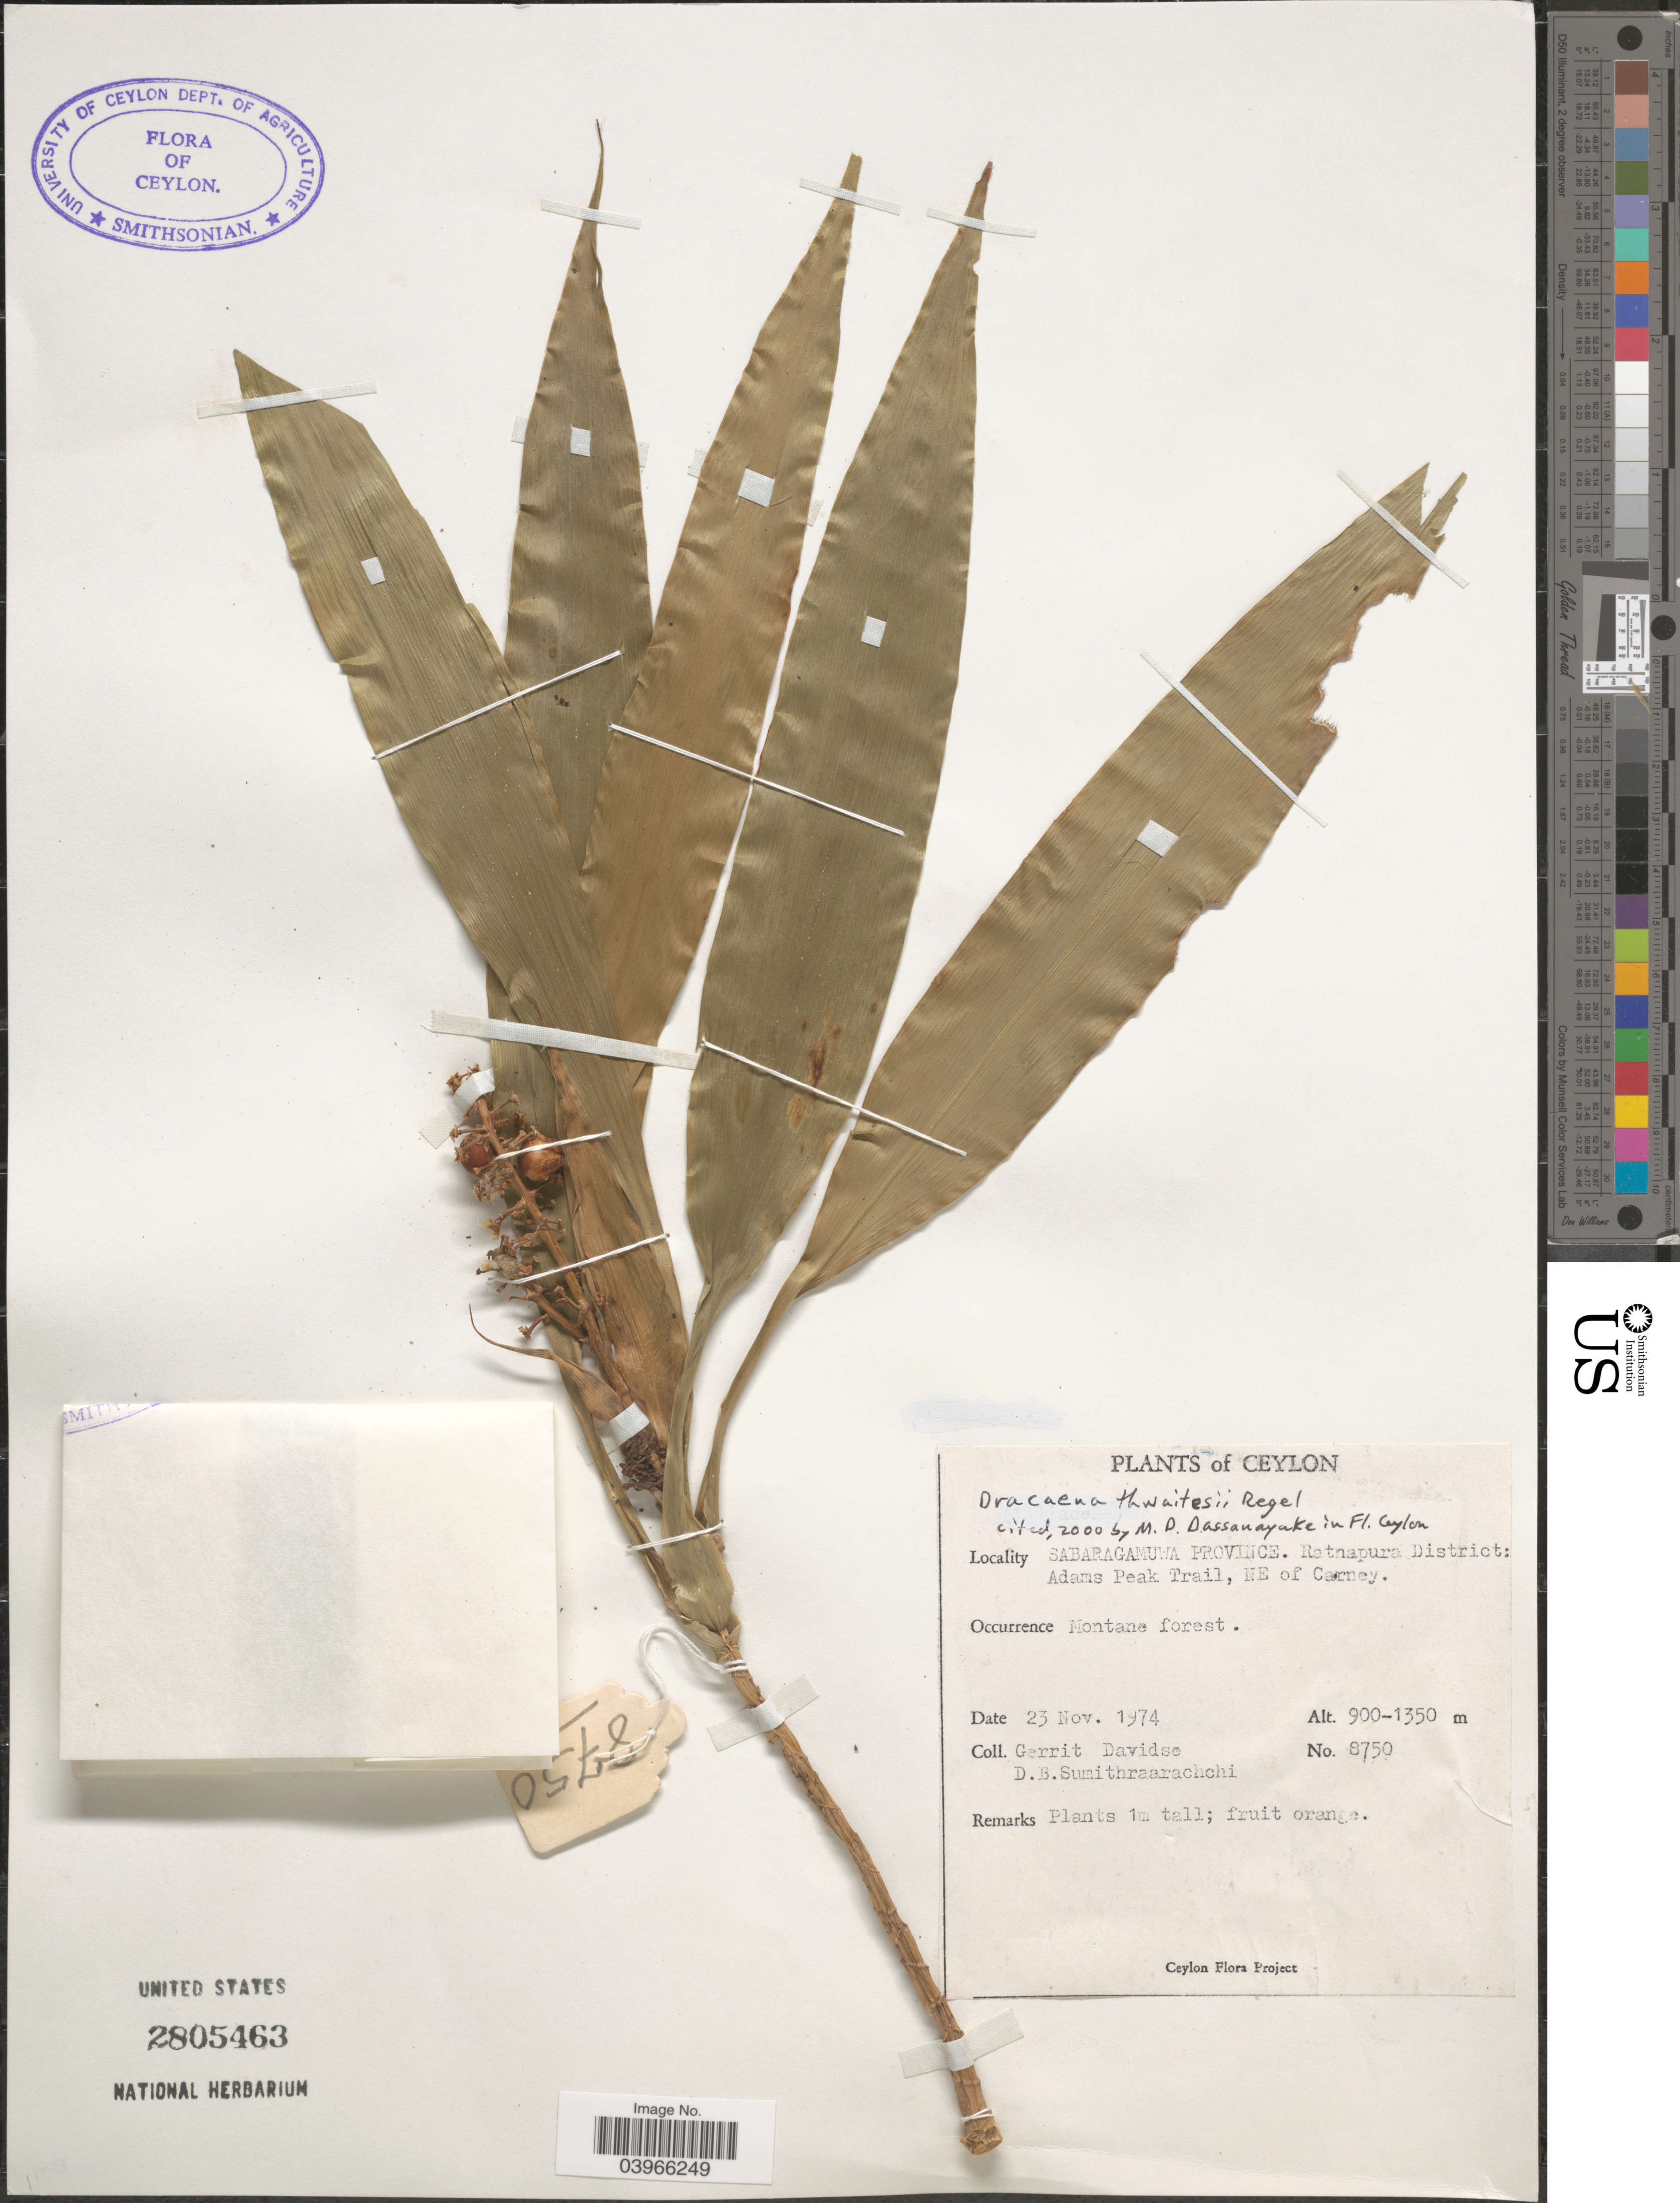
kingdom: Plantae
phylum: Tracheophyta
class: Liliopsida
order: Asparagales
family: Asparagaceae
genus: Dracaena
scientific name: Dracaena thwaitesii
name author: Regel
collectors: G. Davidse & D. B. Sumithraarachchi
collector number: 8750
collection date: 1974-11-23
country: Sri Lanka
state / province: Sabaragamuwa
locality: Ceylon. Ratnapura District: Adams Peak Trail, NE of Carney. Montane forest.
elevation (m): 900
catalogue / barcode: US 2805463